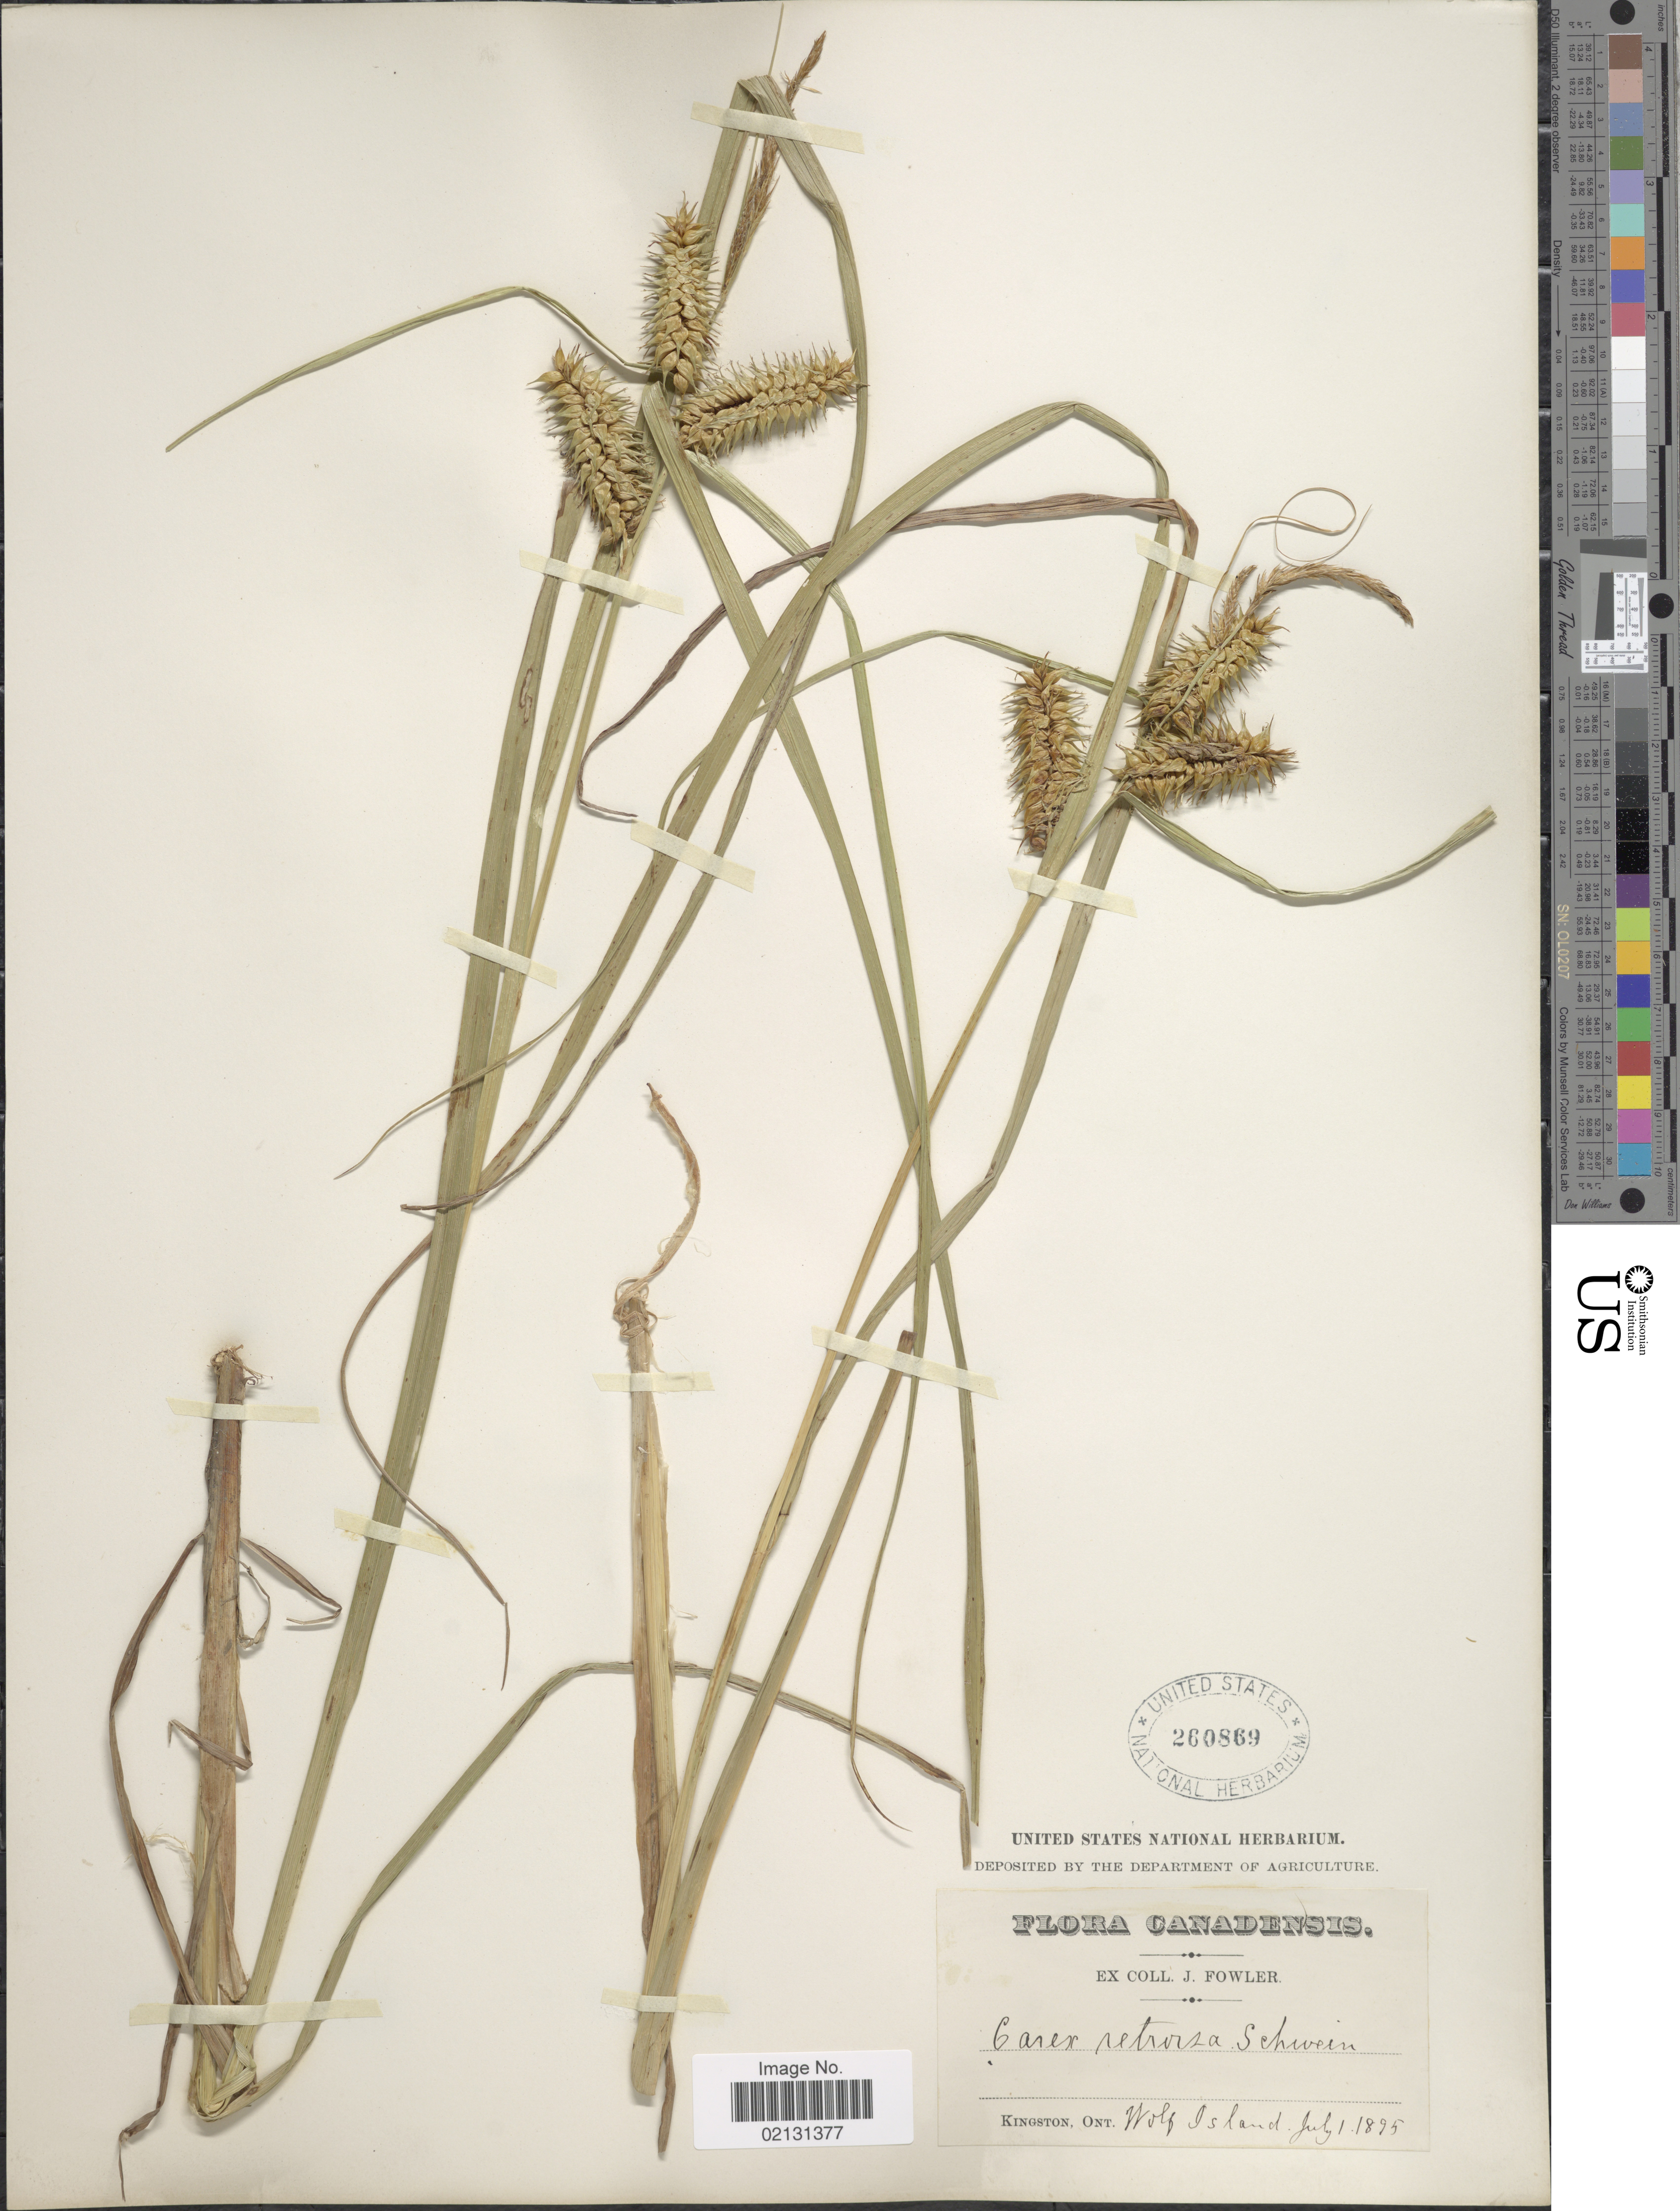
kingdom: Plantae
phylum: Tracheophyta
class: Liliopsida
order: Poales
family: Cyperaceae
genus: Carex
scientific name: Carex retrorsa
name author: Schwein.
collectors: ex herb. J. Fowler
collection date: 1895-07-01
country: Canada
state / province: Ontario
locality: Wolf Island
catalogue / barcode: US 260869